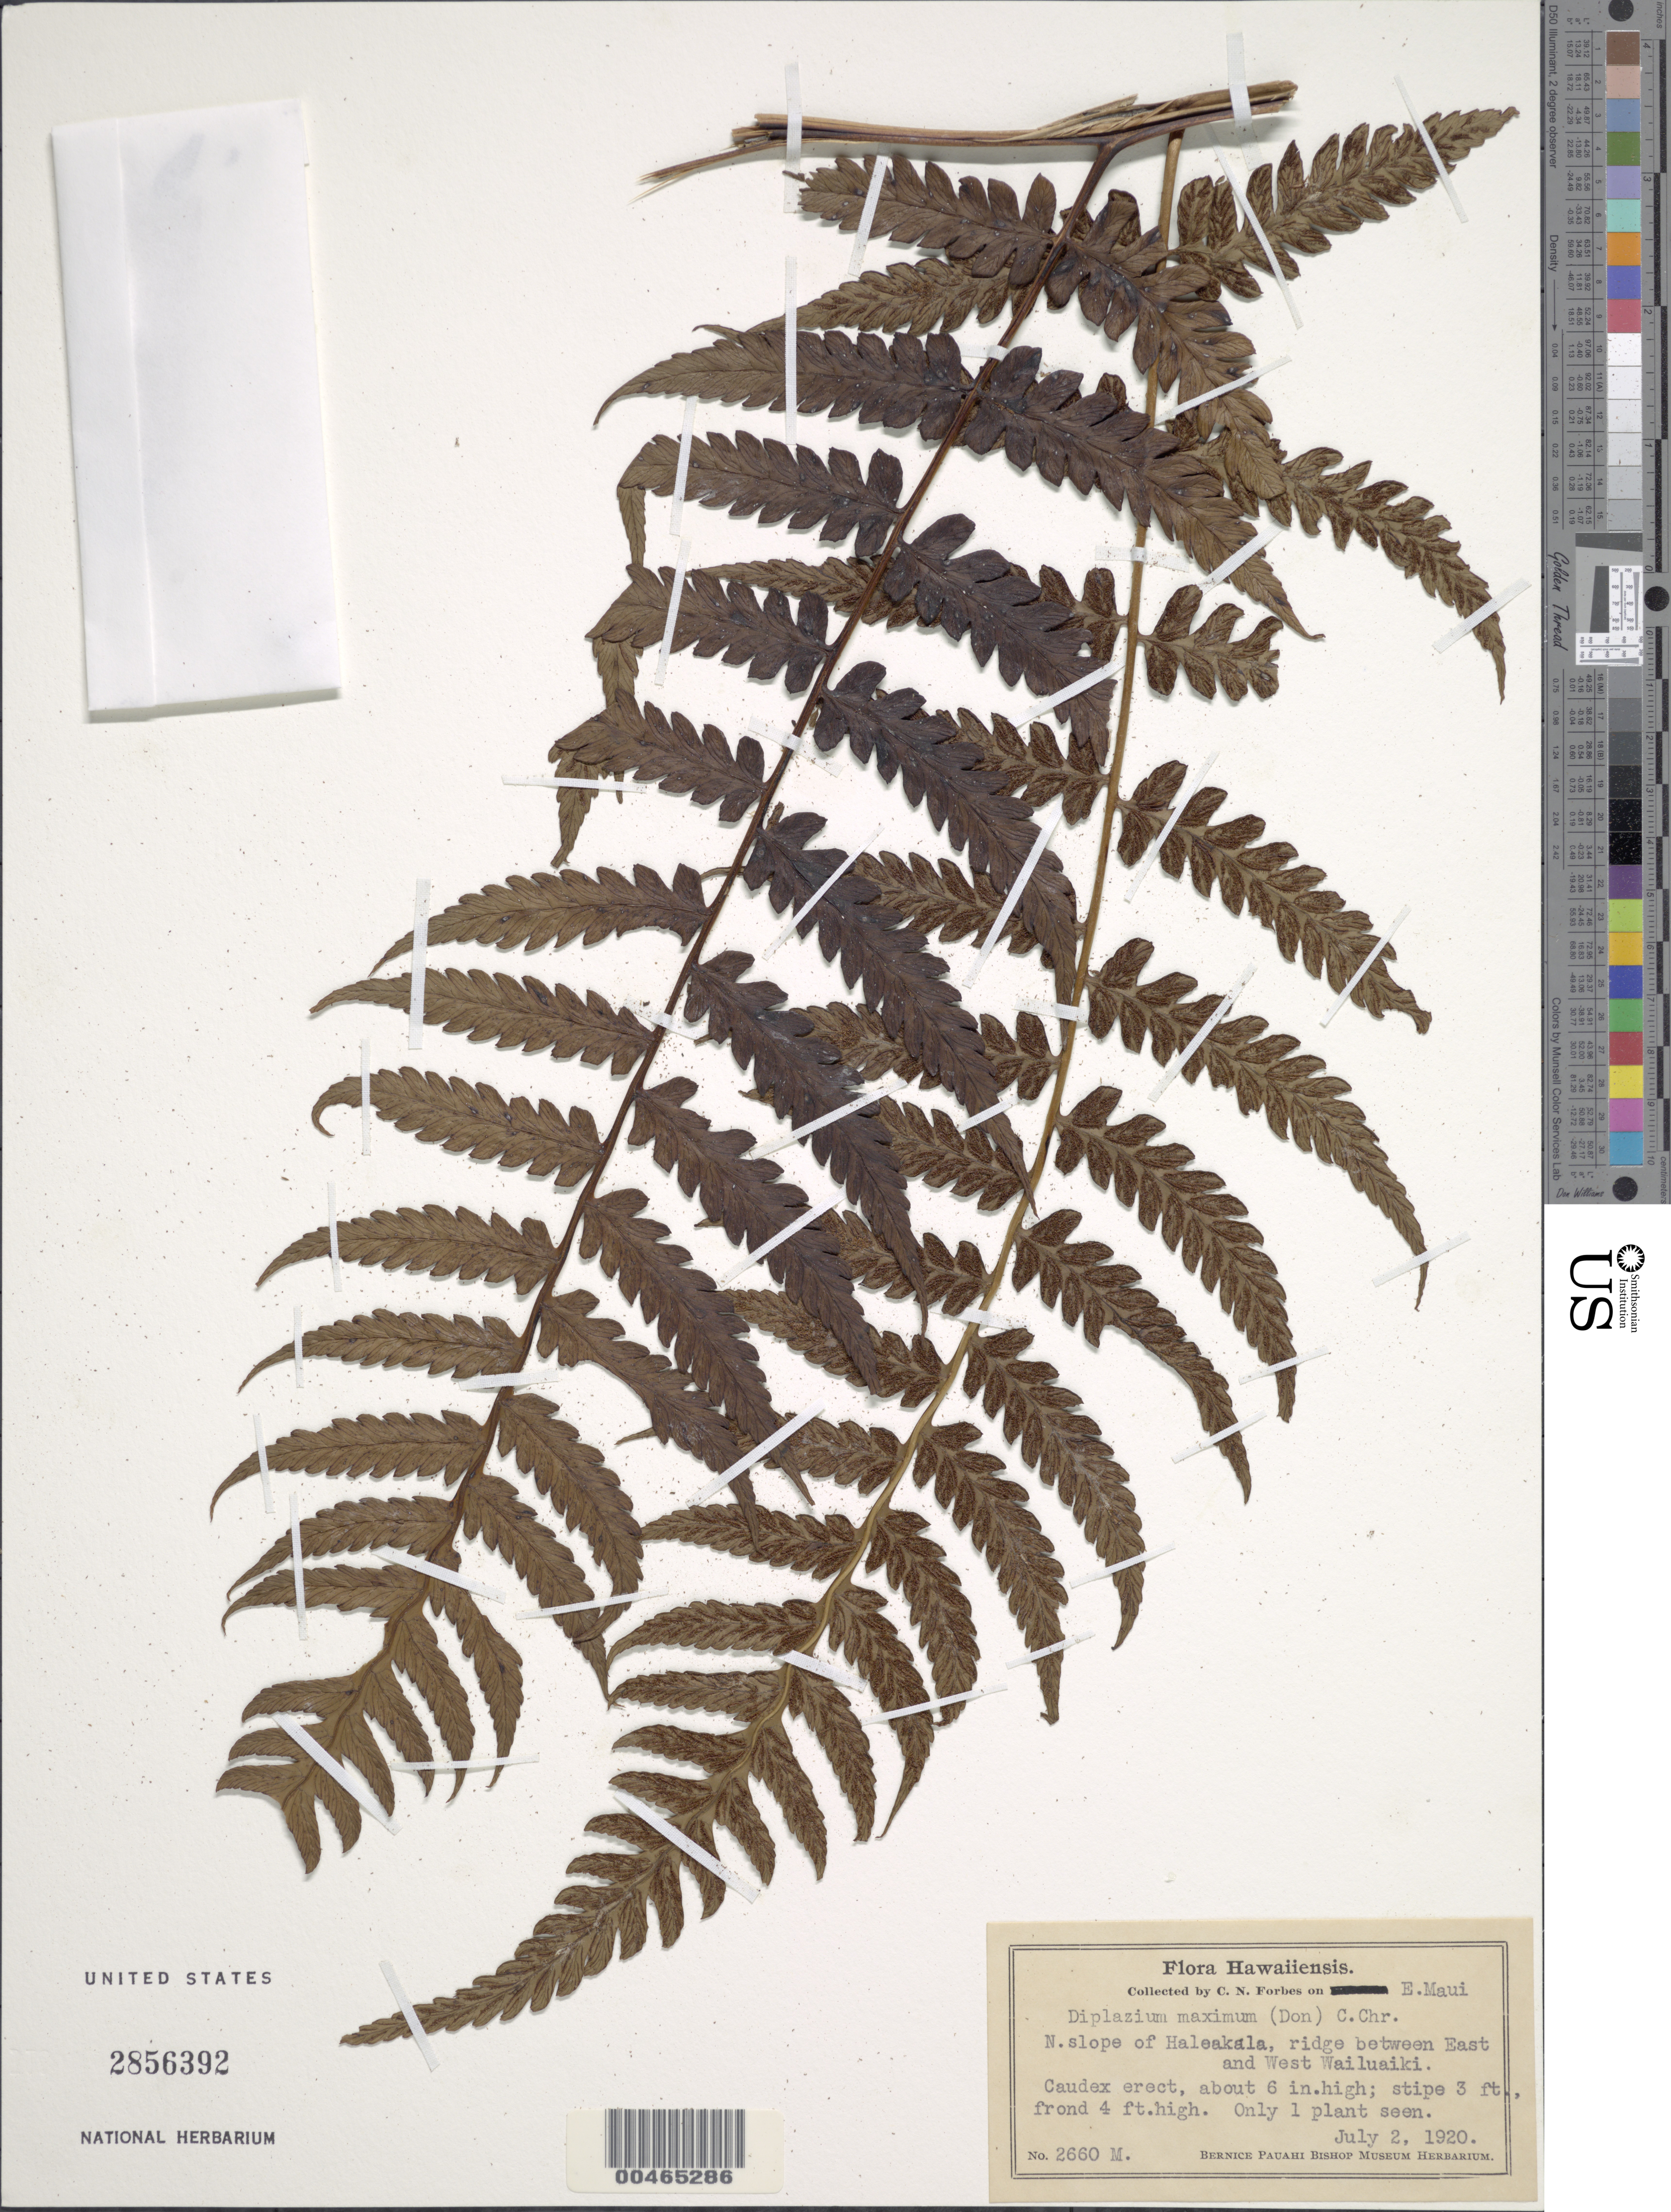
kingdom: Plantae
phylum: Tracheophyta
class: Polypodiopsida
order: Polypodiales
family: Athyriaceae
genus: Diplazium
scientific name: Diplazium dilatatum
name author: Blume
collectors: C. N. Forbes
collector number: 2660.M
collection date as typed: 2 Jul 1920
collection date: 1920-07-02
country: United States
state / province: Hawaii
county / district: Maui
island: Maui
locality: N slope of Haleakala, ridge between E and W Wailuaiki, E Maui, Maui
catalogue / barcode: US 2856392